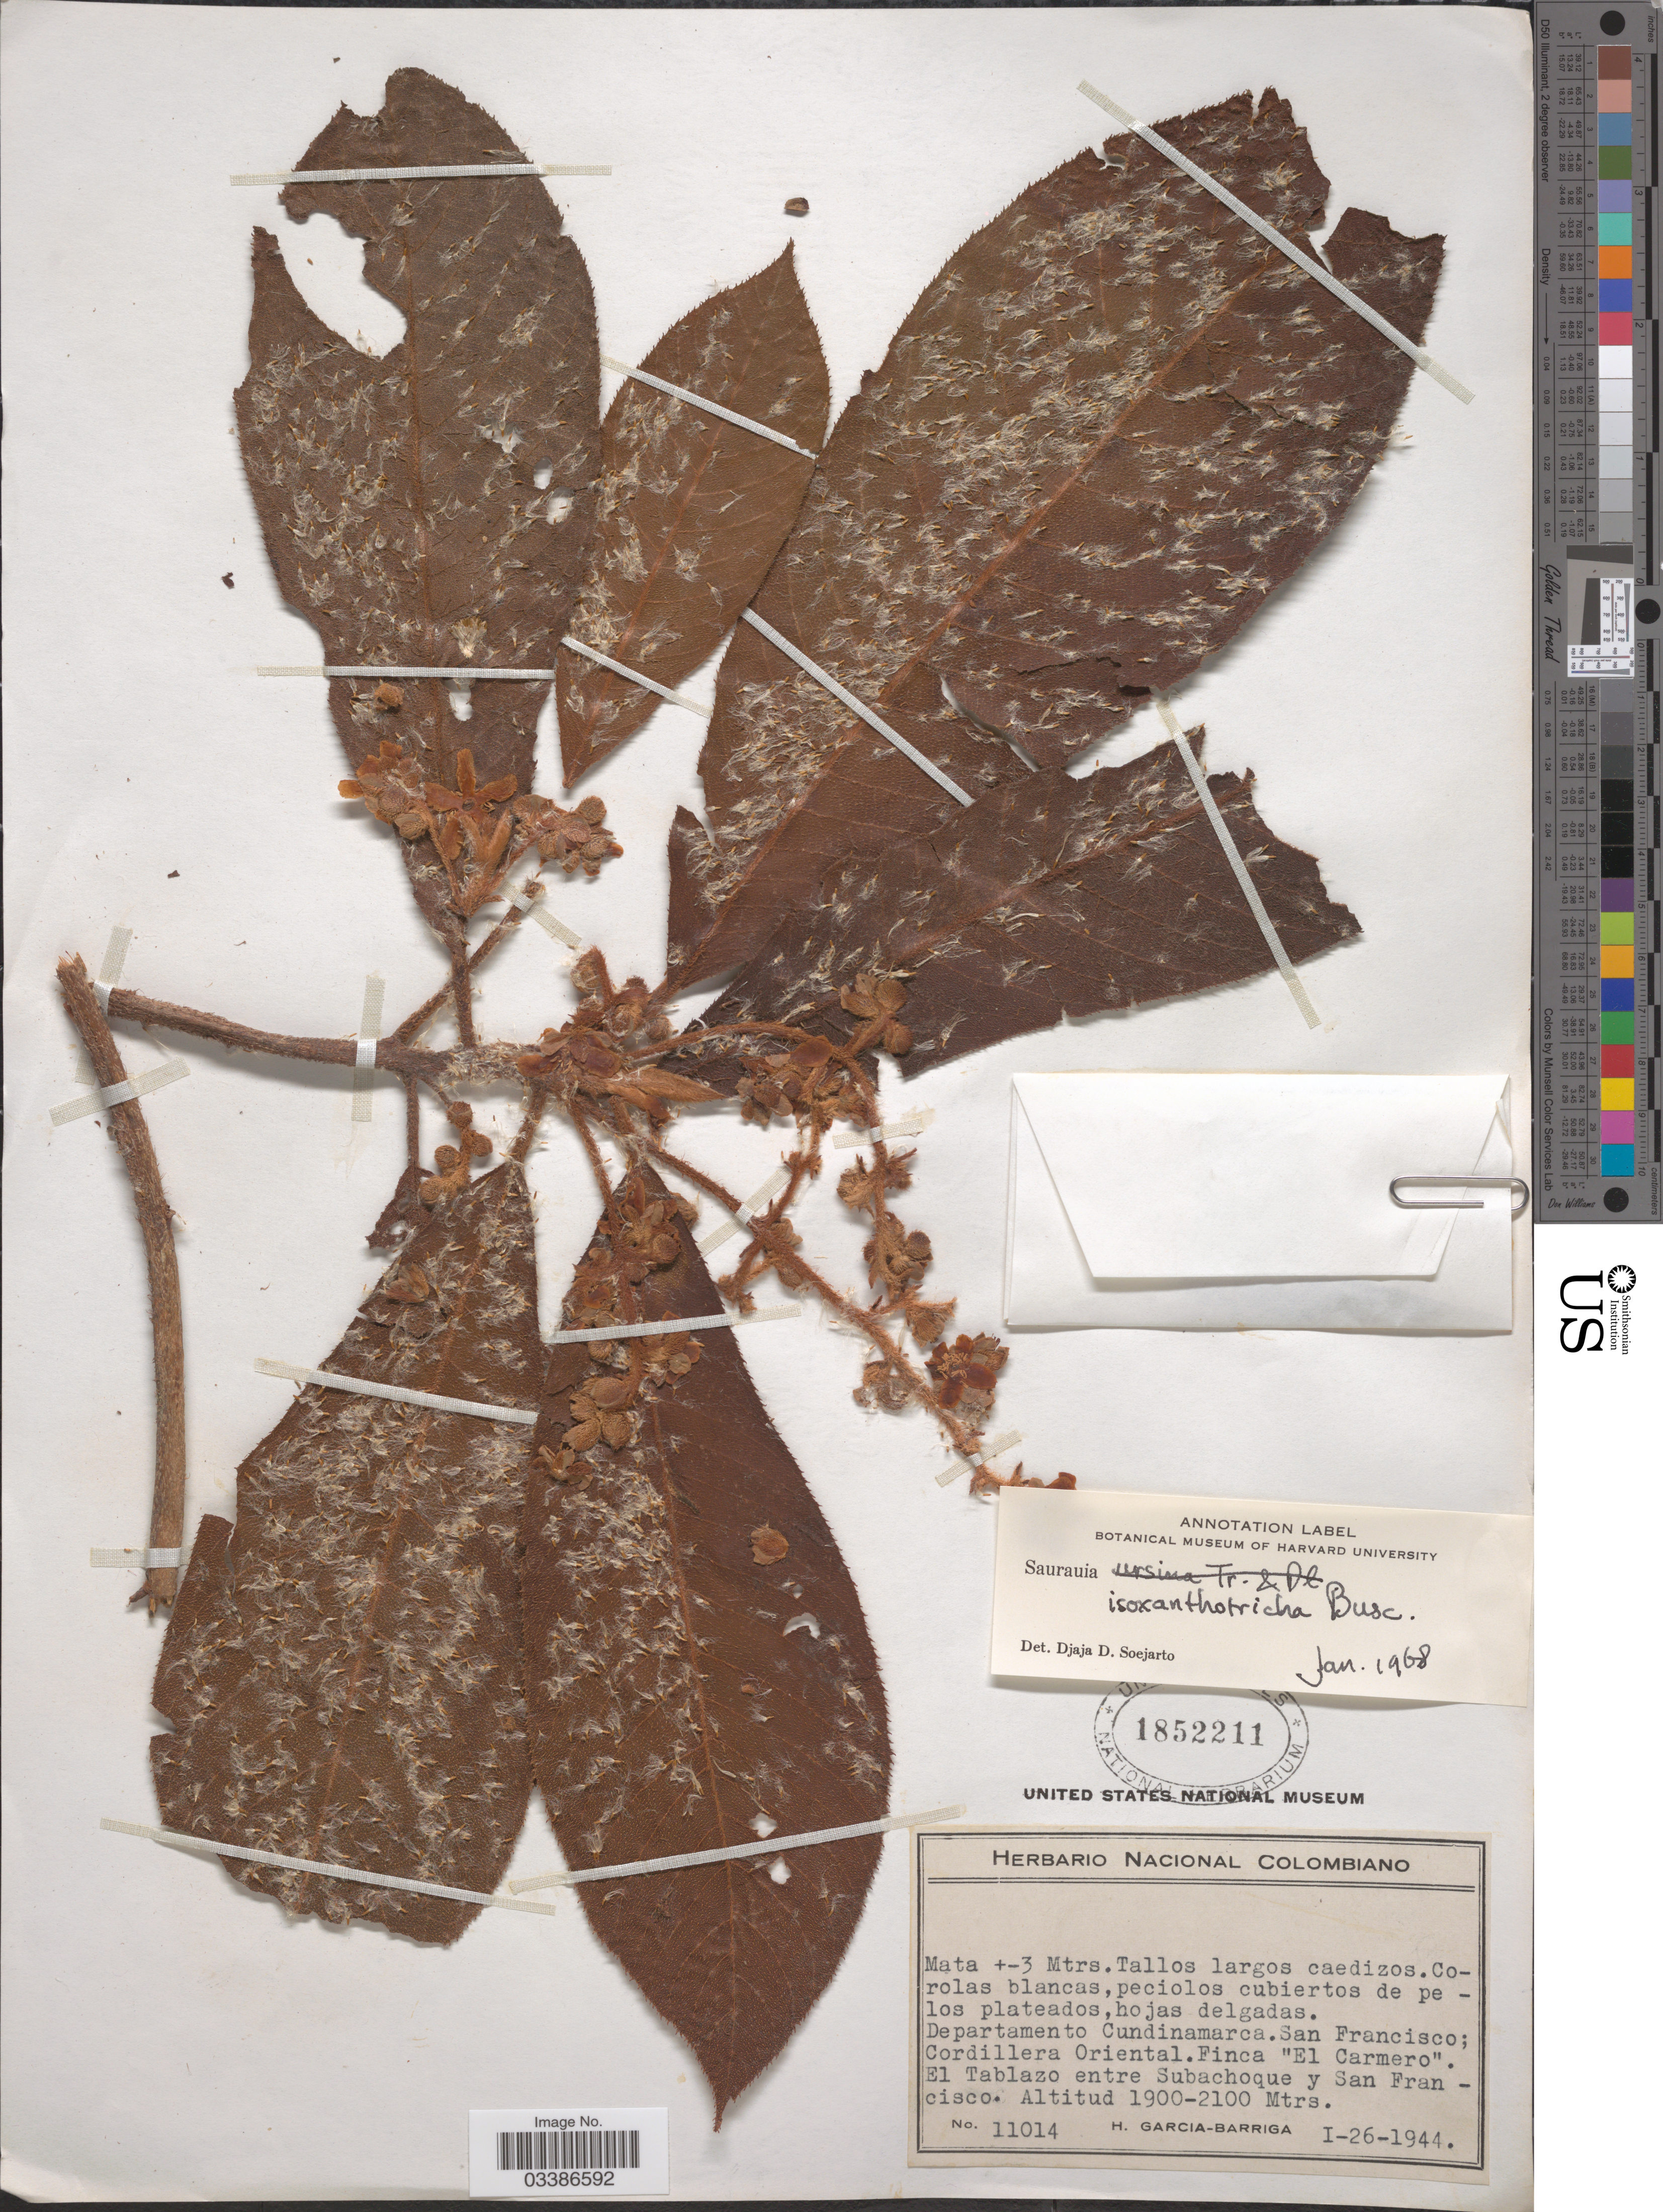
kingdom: Plantae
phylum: Tracheophyta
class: Magnoliopsida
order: Ericales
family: Actinidiaceae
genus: Saurauia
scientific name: Saurauia isoxanthotricha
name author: Buscal.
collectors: H. García Barriga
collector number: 11014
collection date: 1944-01-26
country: Colombia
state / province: Cundinamarca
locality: Departamento Cundinamarca. San Francisco; Cordillera Oriental. Finca "El Carmero". El Tablazo entre Subachoque y San Francisco.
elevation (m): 1900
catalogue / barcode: US 1852211